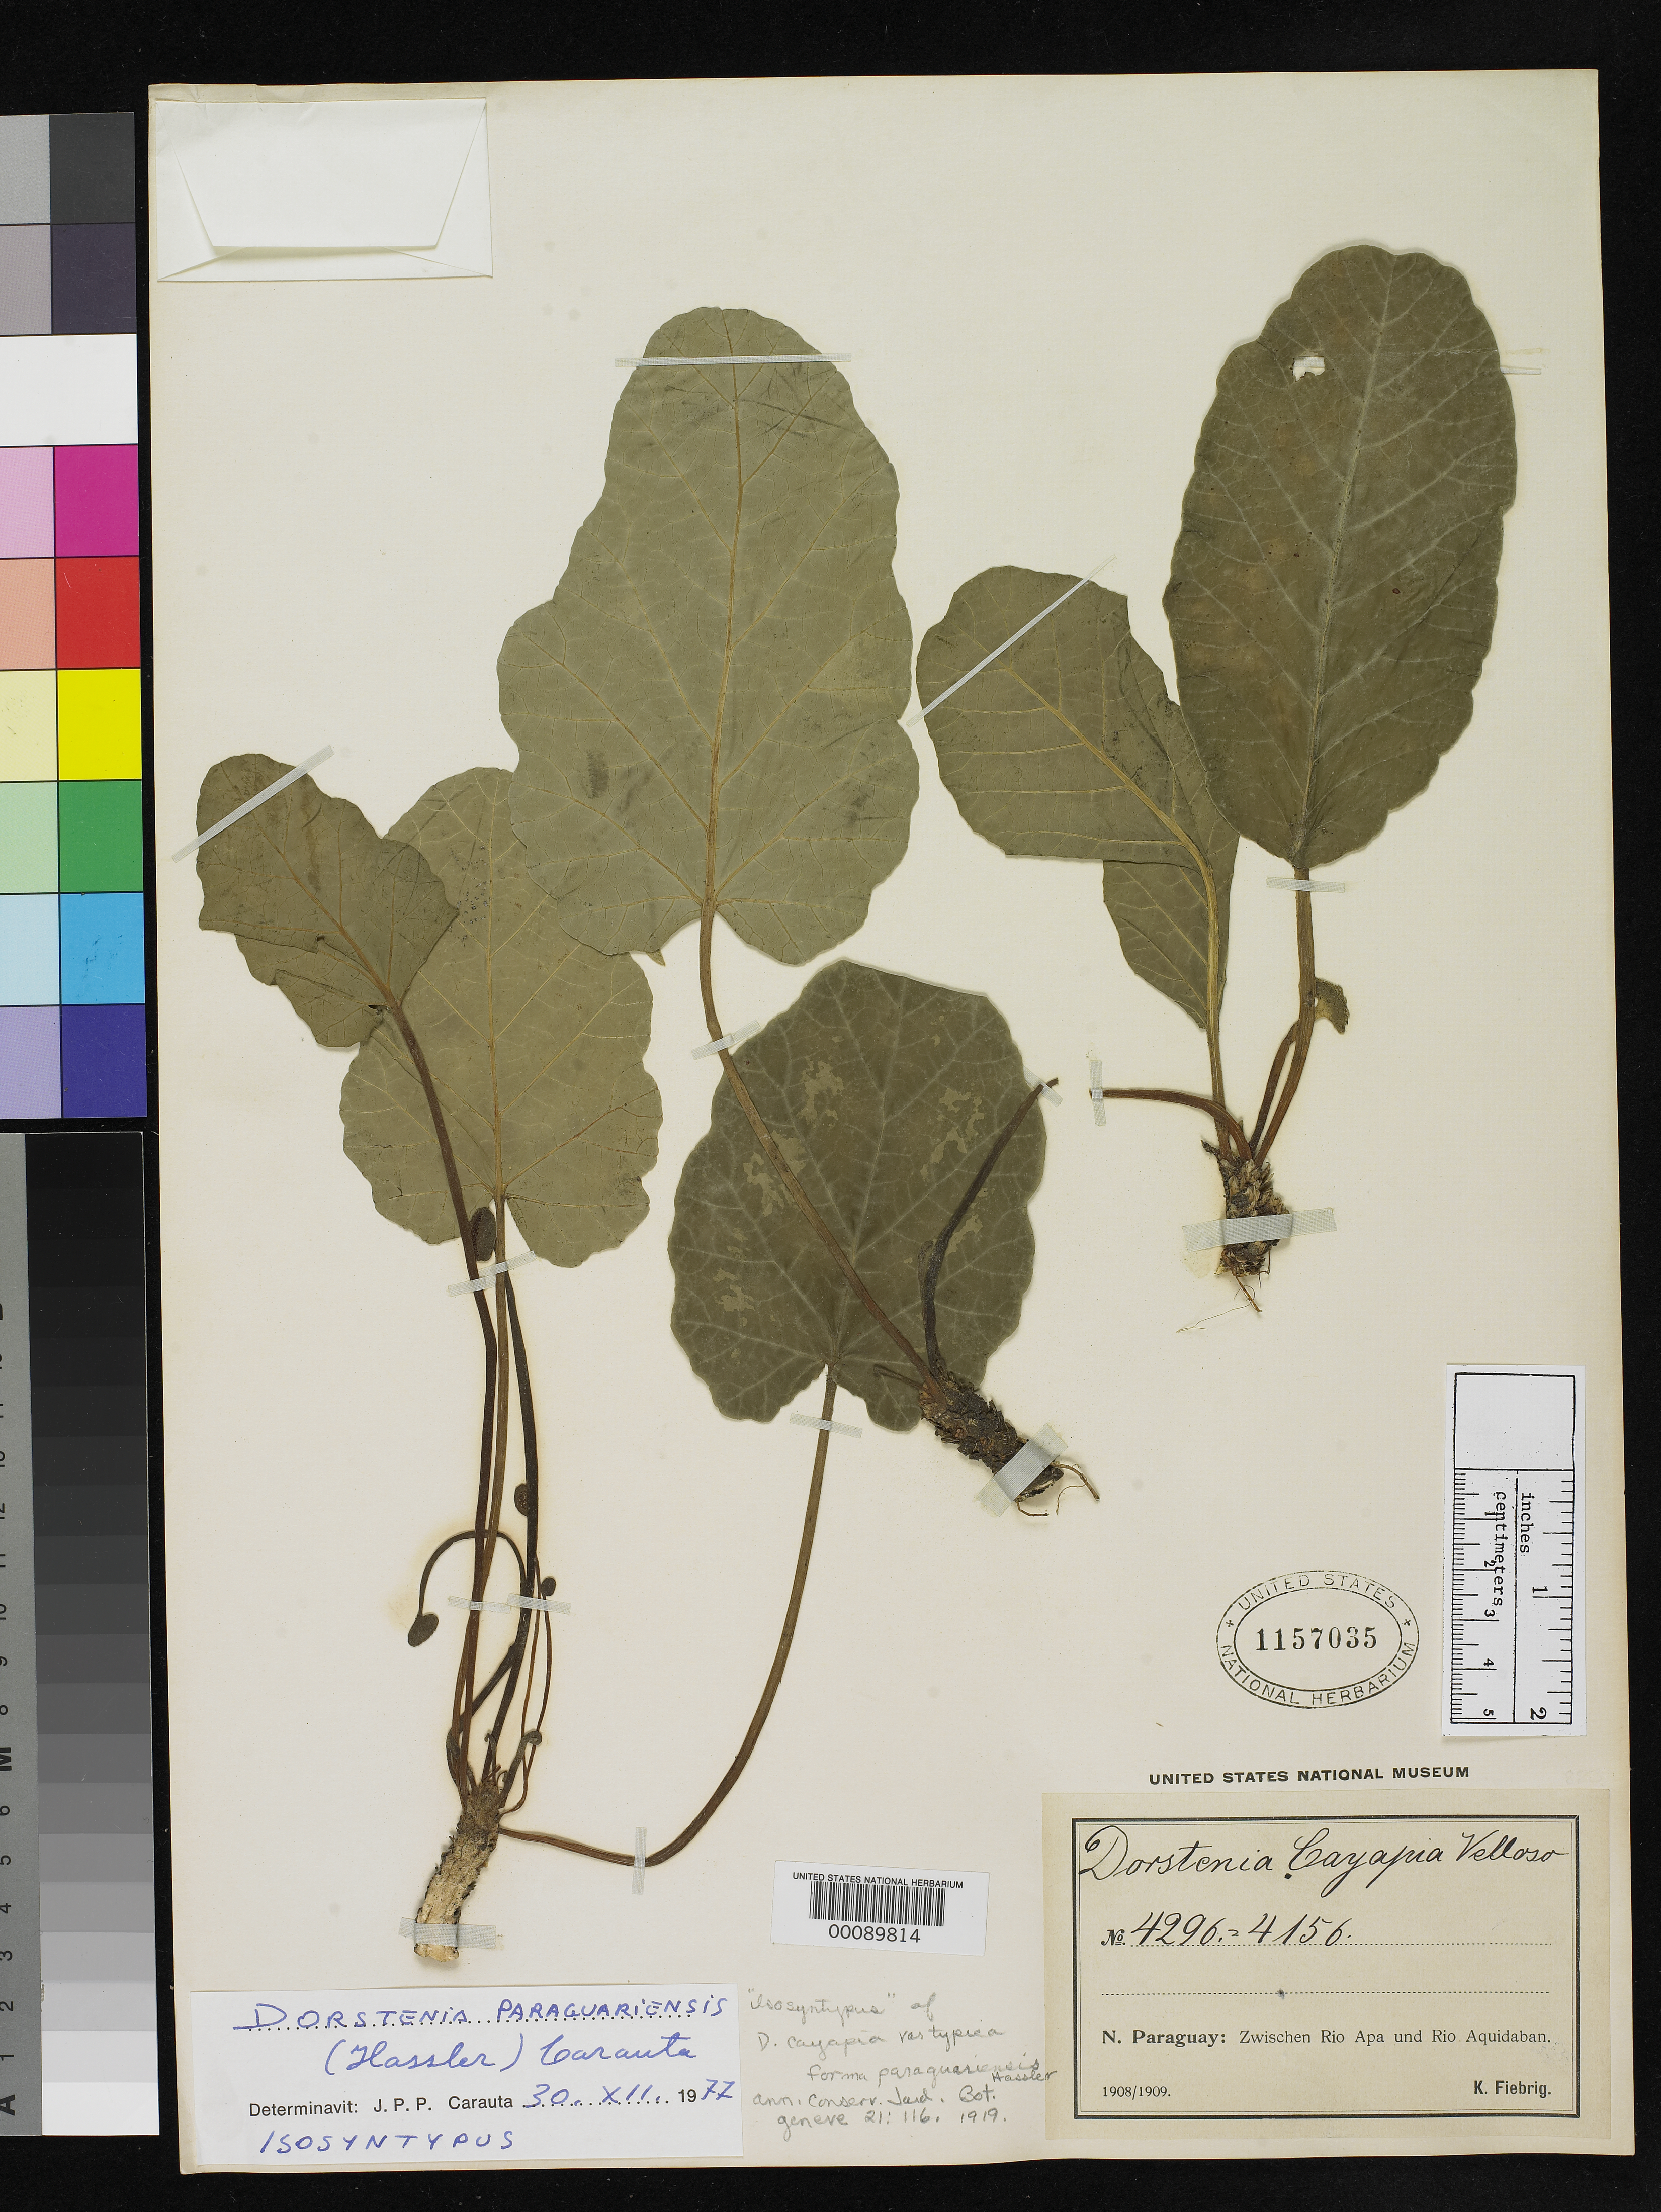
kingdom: Plantae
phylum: Tracheophyta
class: Magnoliopsida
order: Rosales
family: Moraceae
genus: Dorstenia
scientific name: Dorstenia cayapia f. paraguariensis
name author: Hassl.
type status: Isosyntype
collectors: K. Fiebrig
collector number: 4156 p.p.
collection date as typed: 1908 to -- --- 1909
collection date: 1908/1909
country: Paraguay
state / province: Concepción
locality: San Luis, between Rio Apa and Rio Aquidaban.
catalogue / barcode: US 1157035